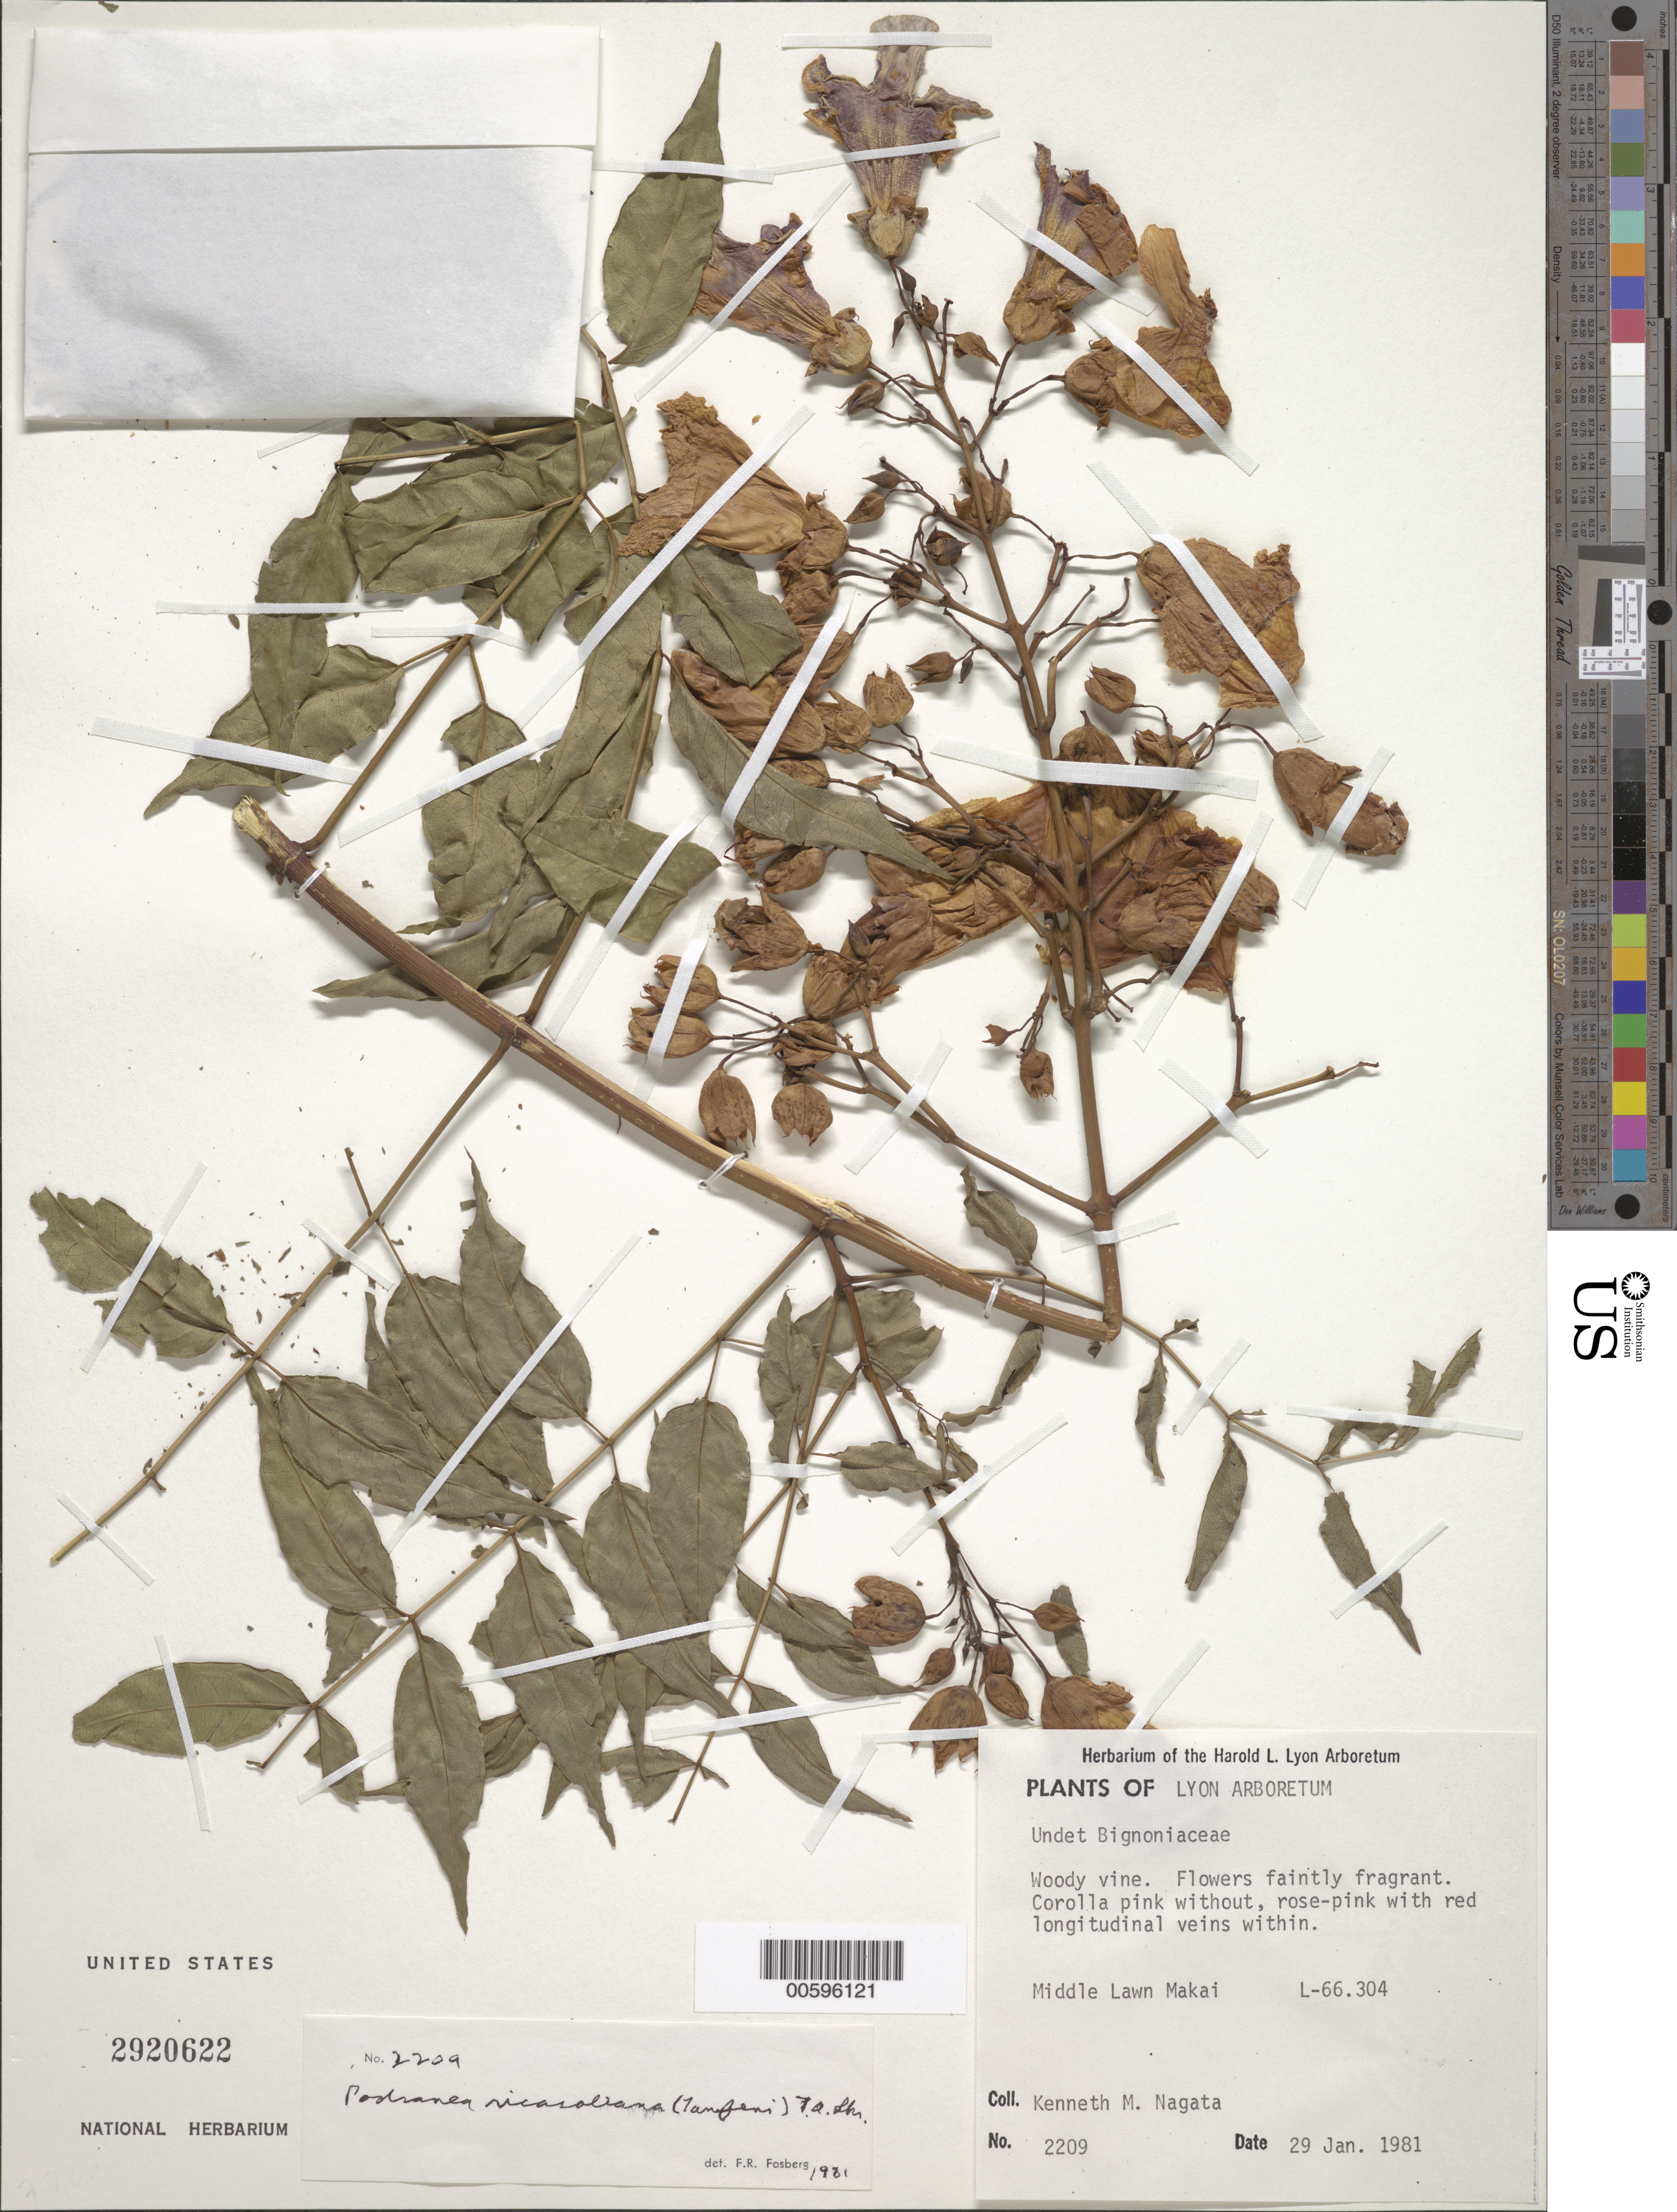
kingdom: Plantae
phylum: Tracheophyta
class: Magnoliopsida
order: Lamiales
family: Bignoniaceae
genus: Podranea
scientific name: Podranea ricasoliana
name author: (Tanfani) Sprague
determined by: Fosberg, F. R.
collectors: K. Nagata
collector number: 2209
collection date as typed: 29 Jan 1981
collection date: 1981-01-29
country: United States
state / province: Hawaii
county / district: Honolulu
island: Oahu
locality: Lyon Arboretum, Middle Lawn Makai.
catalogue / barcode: US 2920622